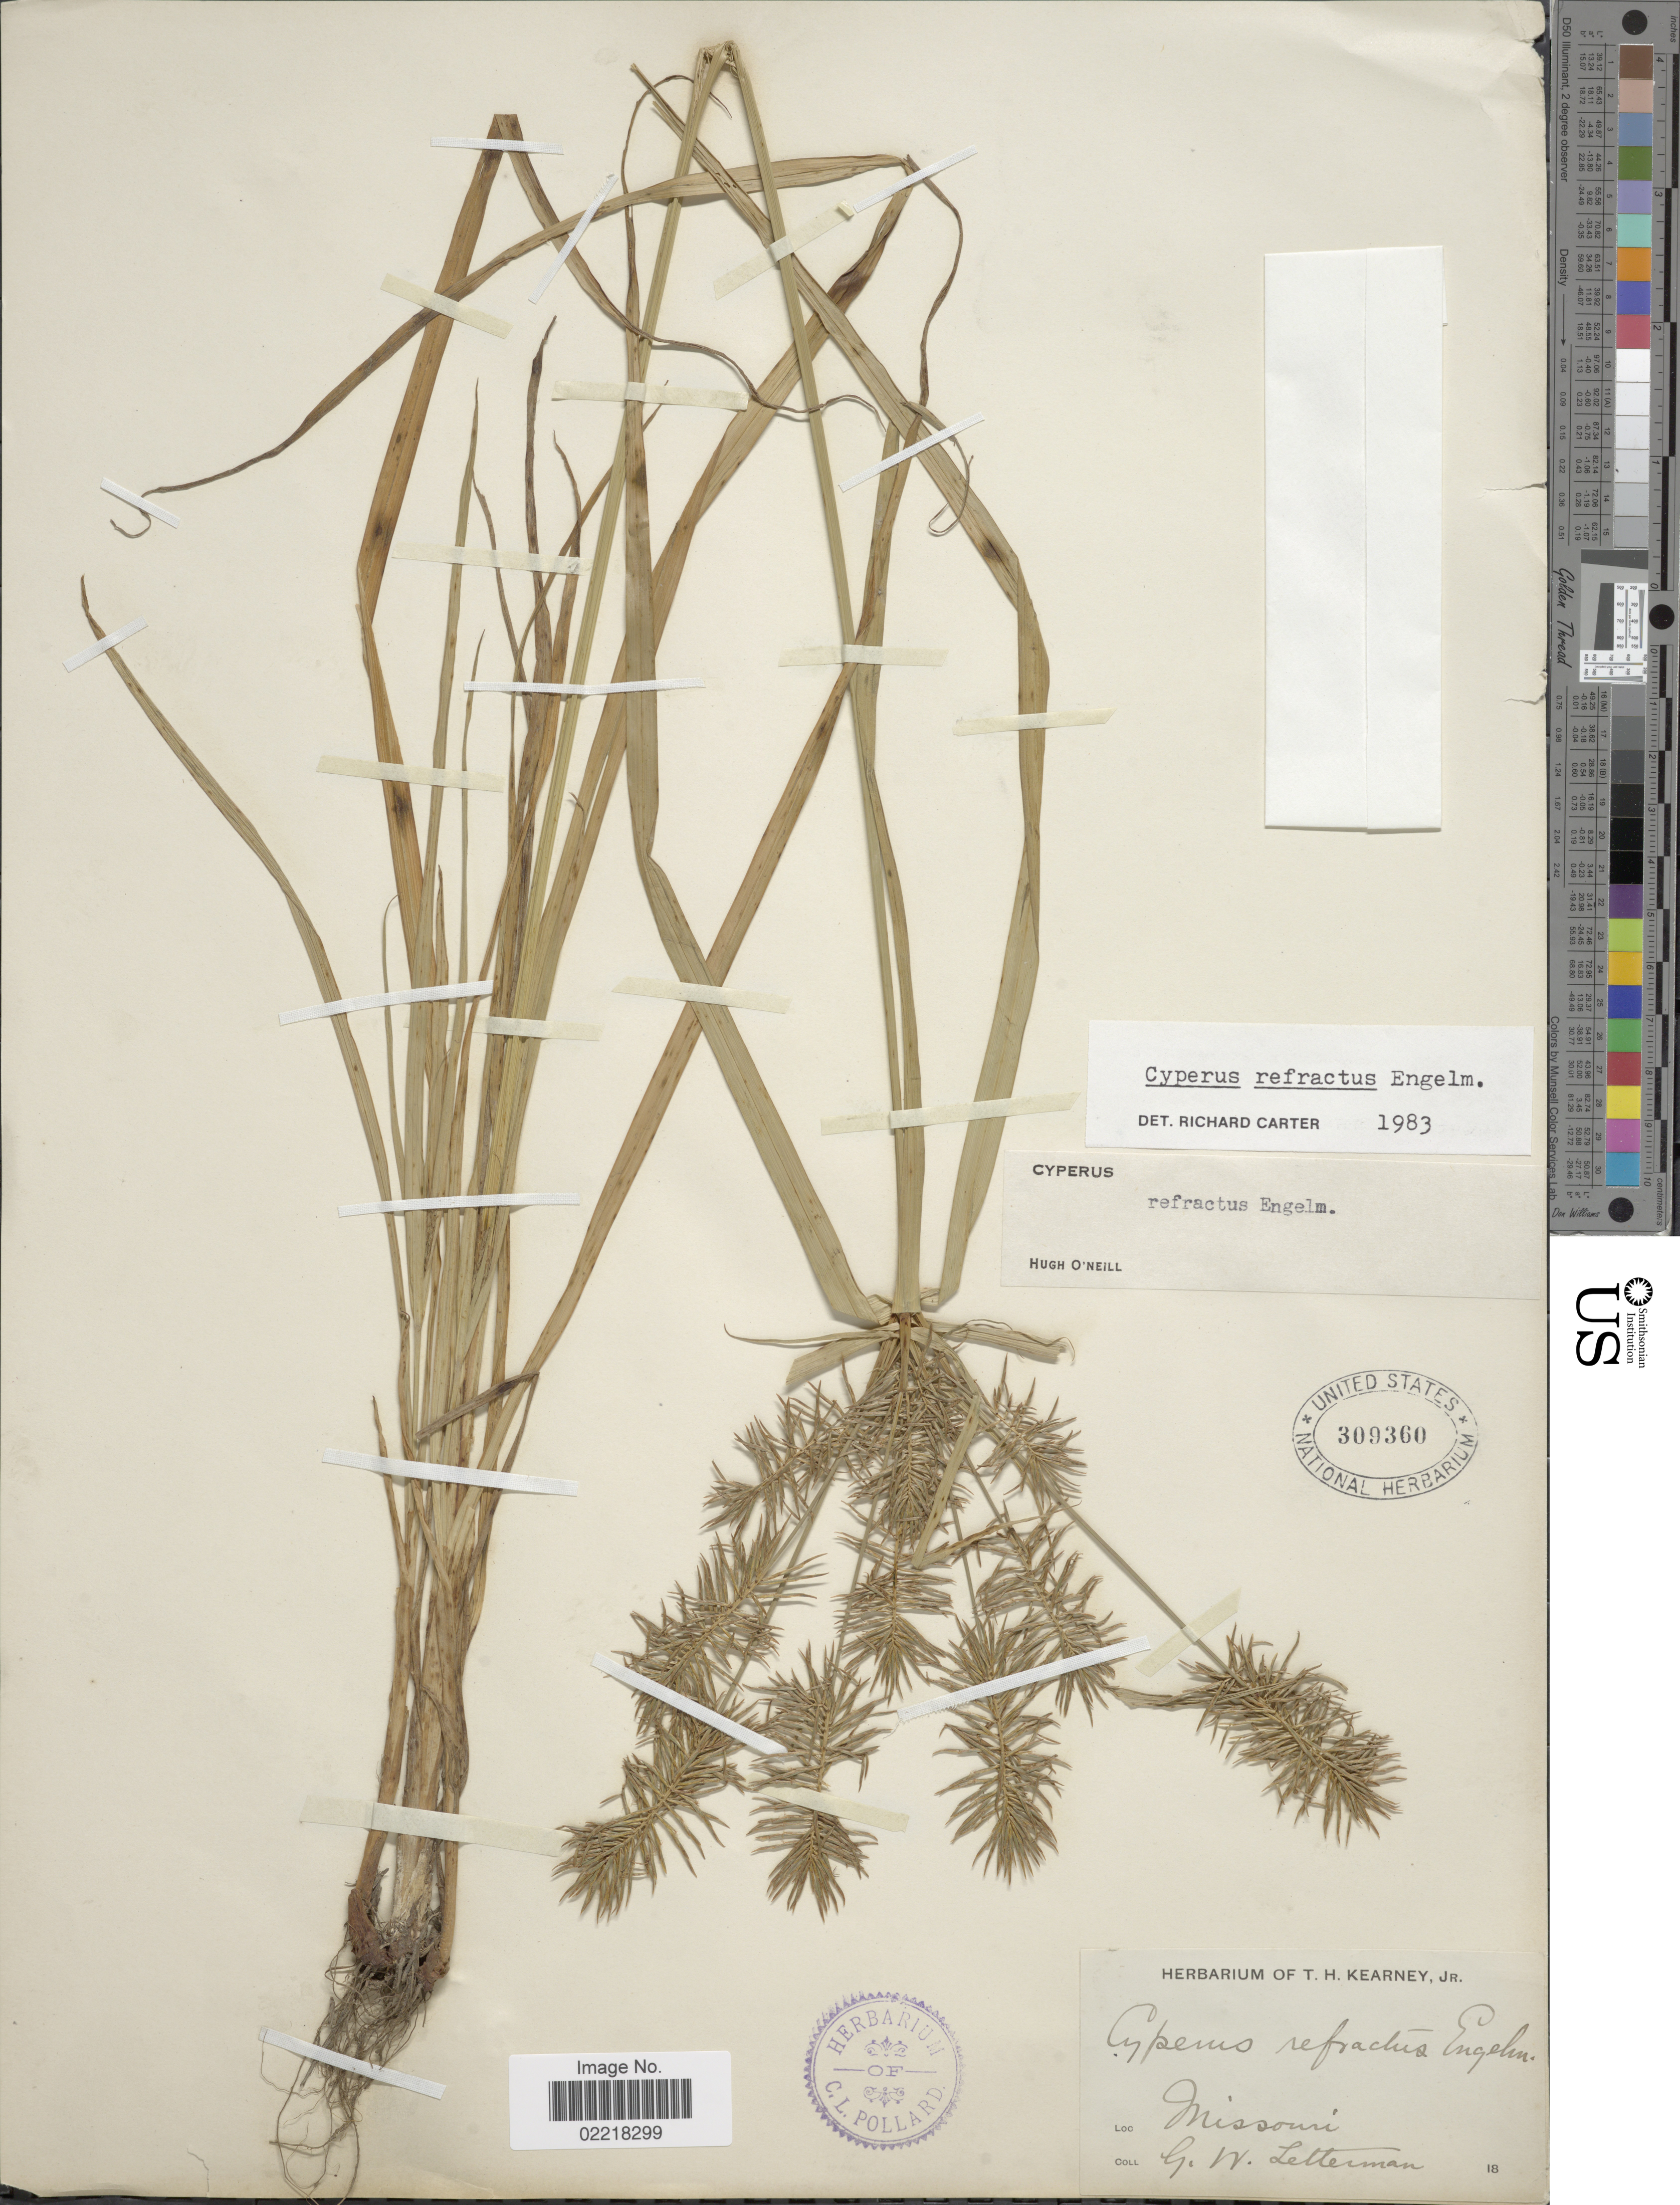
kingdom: Plantae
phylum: Tracheophyta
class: Liliopsida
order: Poales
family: Cyperaceae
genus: Cyperus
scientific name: Cyperus refractus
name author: Engelm. ex Boeckeler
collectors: G. W. Letterman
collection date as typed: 18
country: United States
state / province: Missouri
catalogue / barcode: US 309360